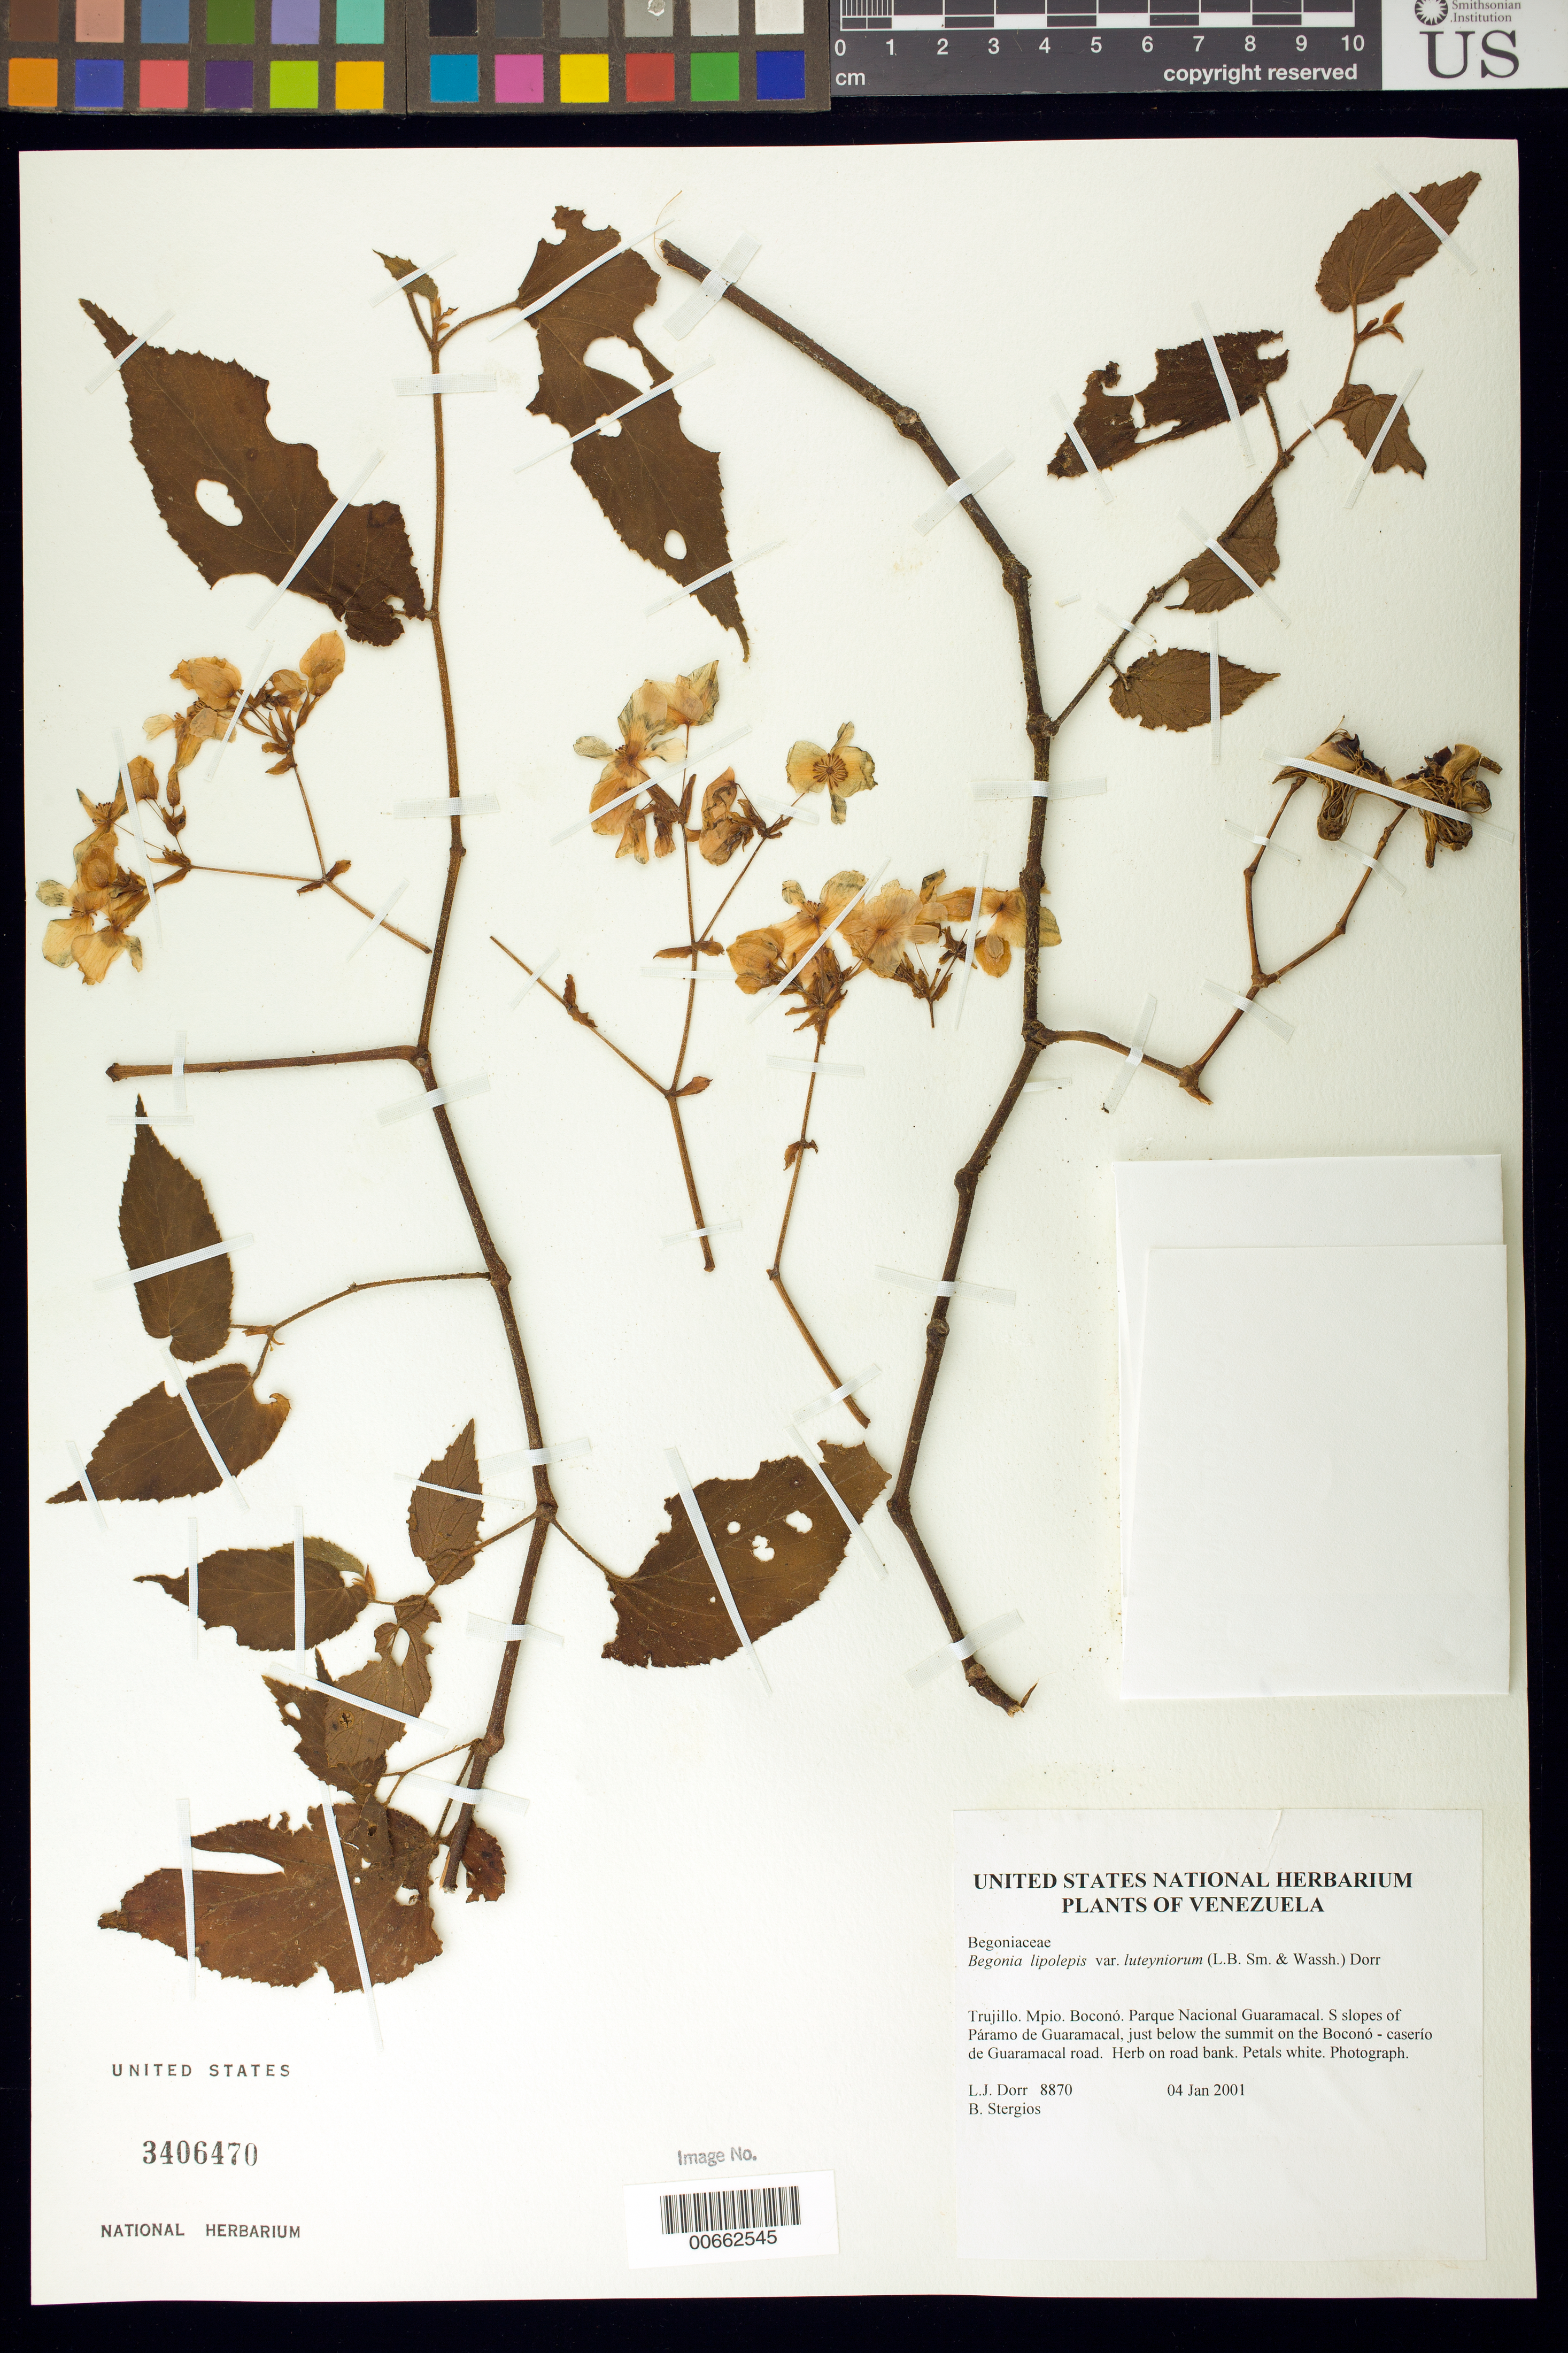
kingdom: Plantae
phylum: Tracheophyta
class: Magnoliopsida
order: Cucurbitales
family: Begoniaceae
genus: Begonia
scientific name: Begonia luteyniorum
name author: (L.B. Sm. & Wassh.) Jara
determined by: Dorr, L. J., (BOT), Smithsonian Institution - National Museum of Natural History (UNITED STATES)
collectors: L. J. Dorr & B. G. Stergios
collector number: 8870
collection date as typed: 04 Jan 2001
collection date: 2001-01-04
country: Venezuela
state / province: Trujillo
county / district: Boconó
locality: Parque Nacional Guaramacal. S slopes of Páramo de Guaramacal, just below the summit on the Boconó-caserío de Guaramacal road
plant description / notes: COL, CTES, PORT, US, VEN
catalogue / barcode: US 3406470